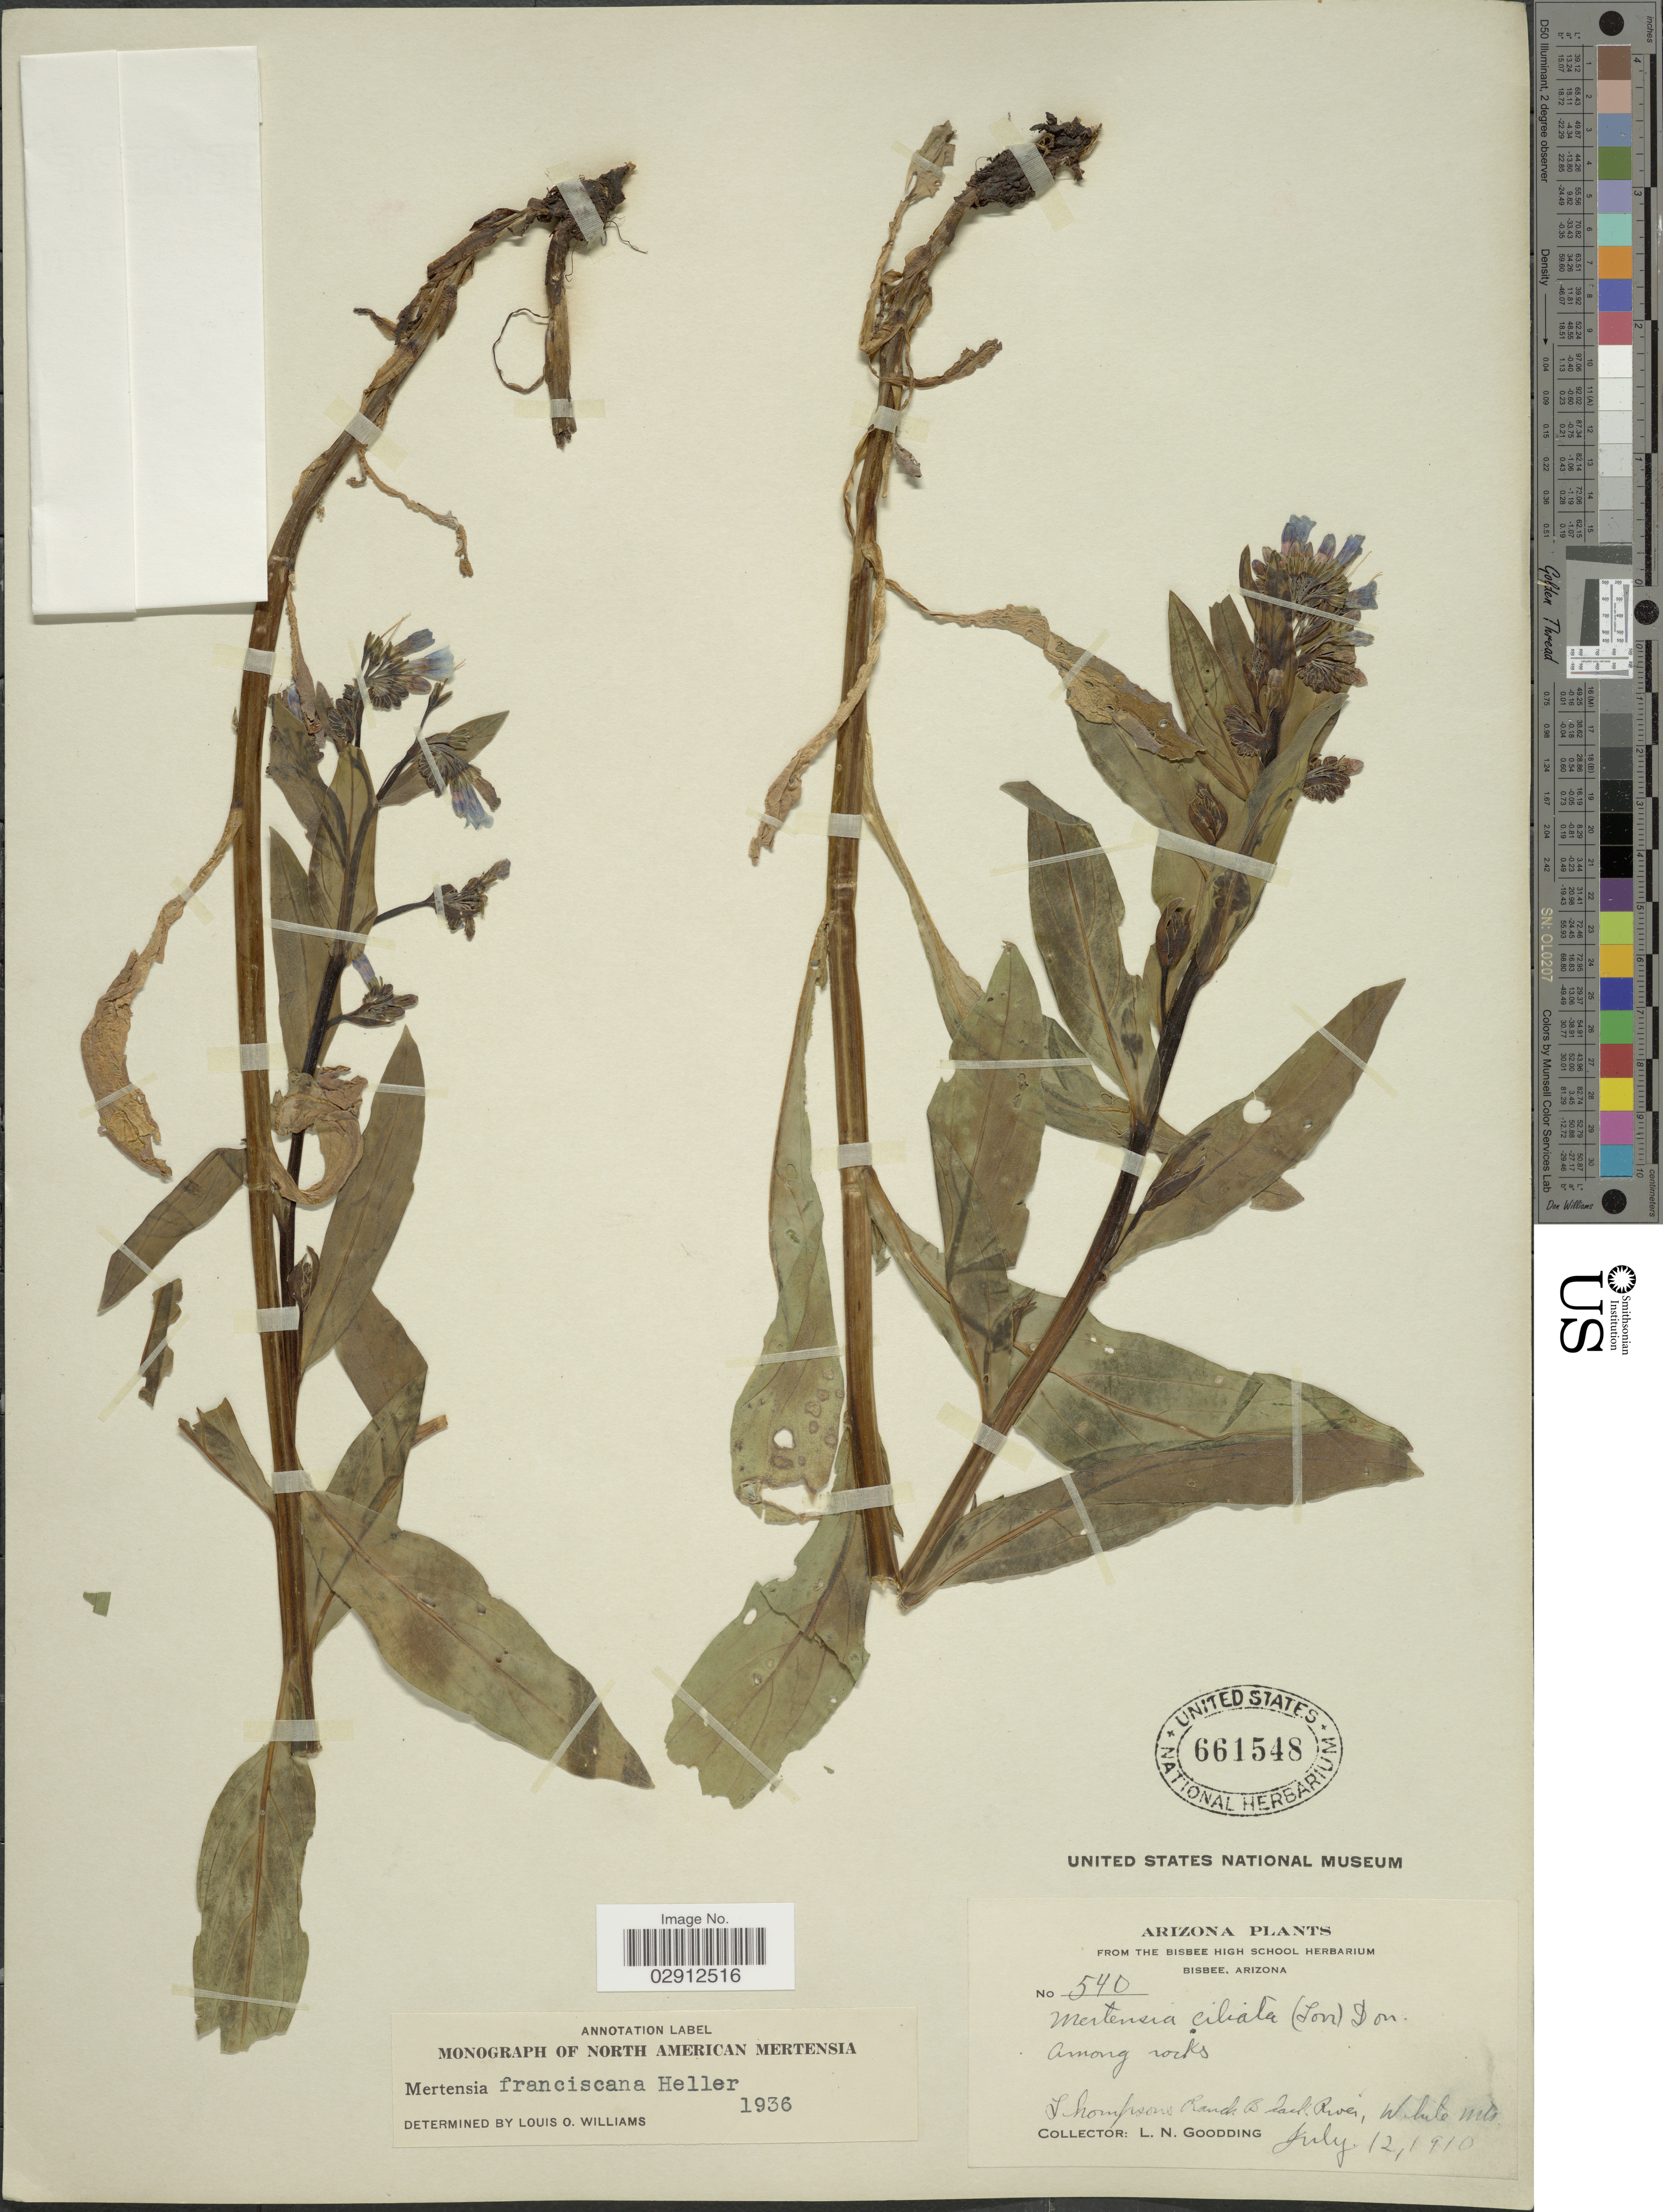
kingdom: Plantae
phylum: Tracheophyta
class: Magnoliopsida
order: Boraginales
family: Boraginaceae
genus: Mertensia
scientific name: Mertensia franciscana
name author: A. Heller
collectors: L. N. Goodding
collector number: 540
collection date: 1910-07-12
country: United States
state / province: Arizona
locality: Thompsons Ranch Black River, White Mts.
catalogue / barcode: US 661548